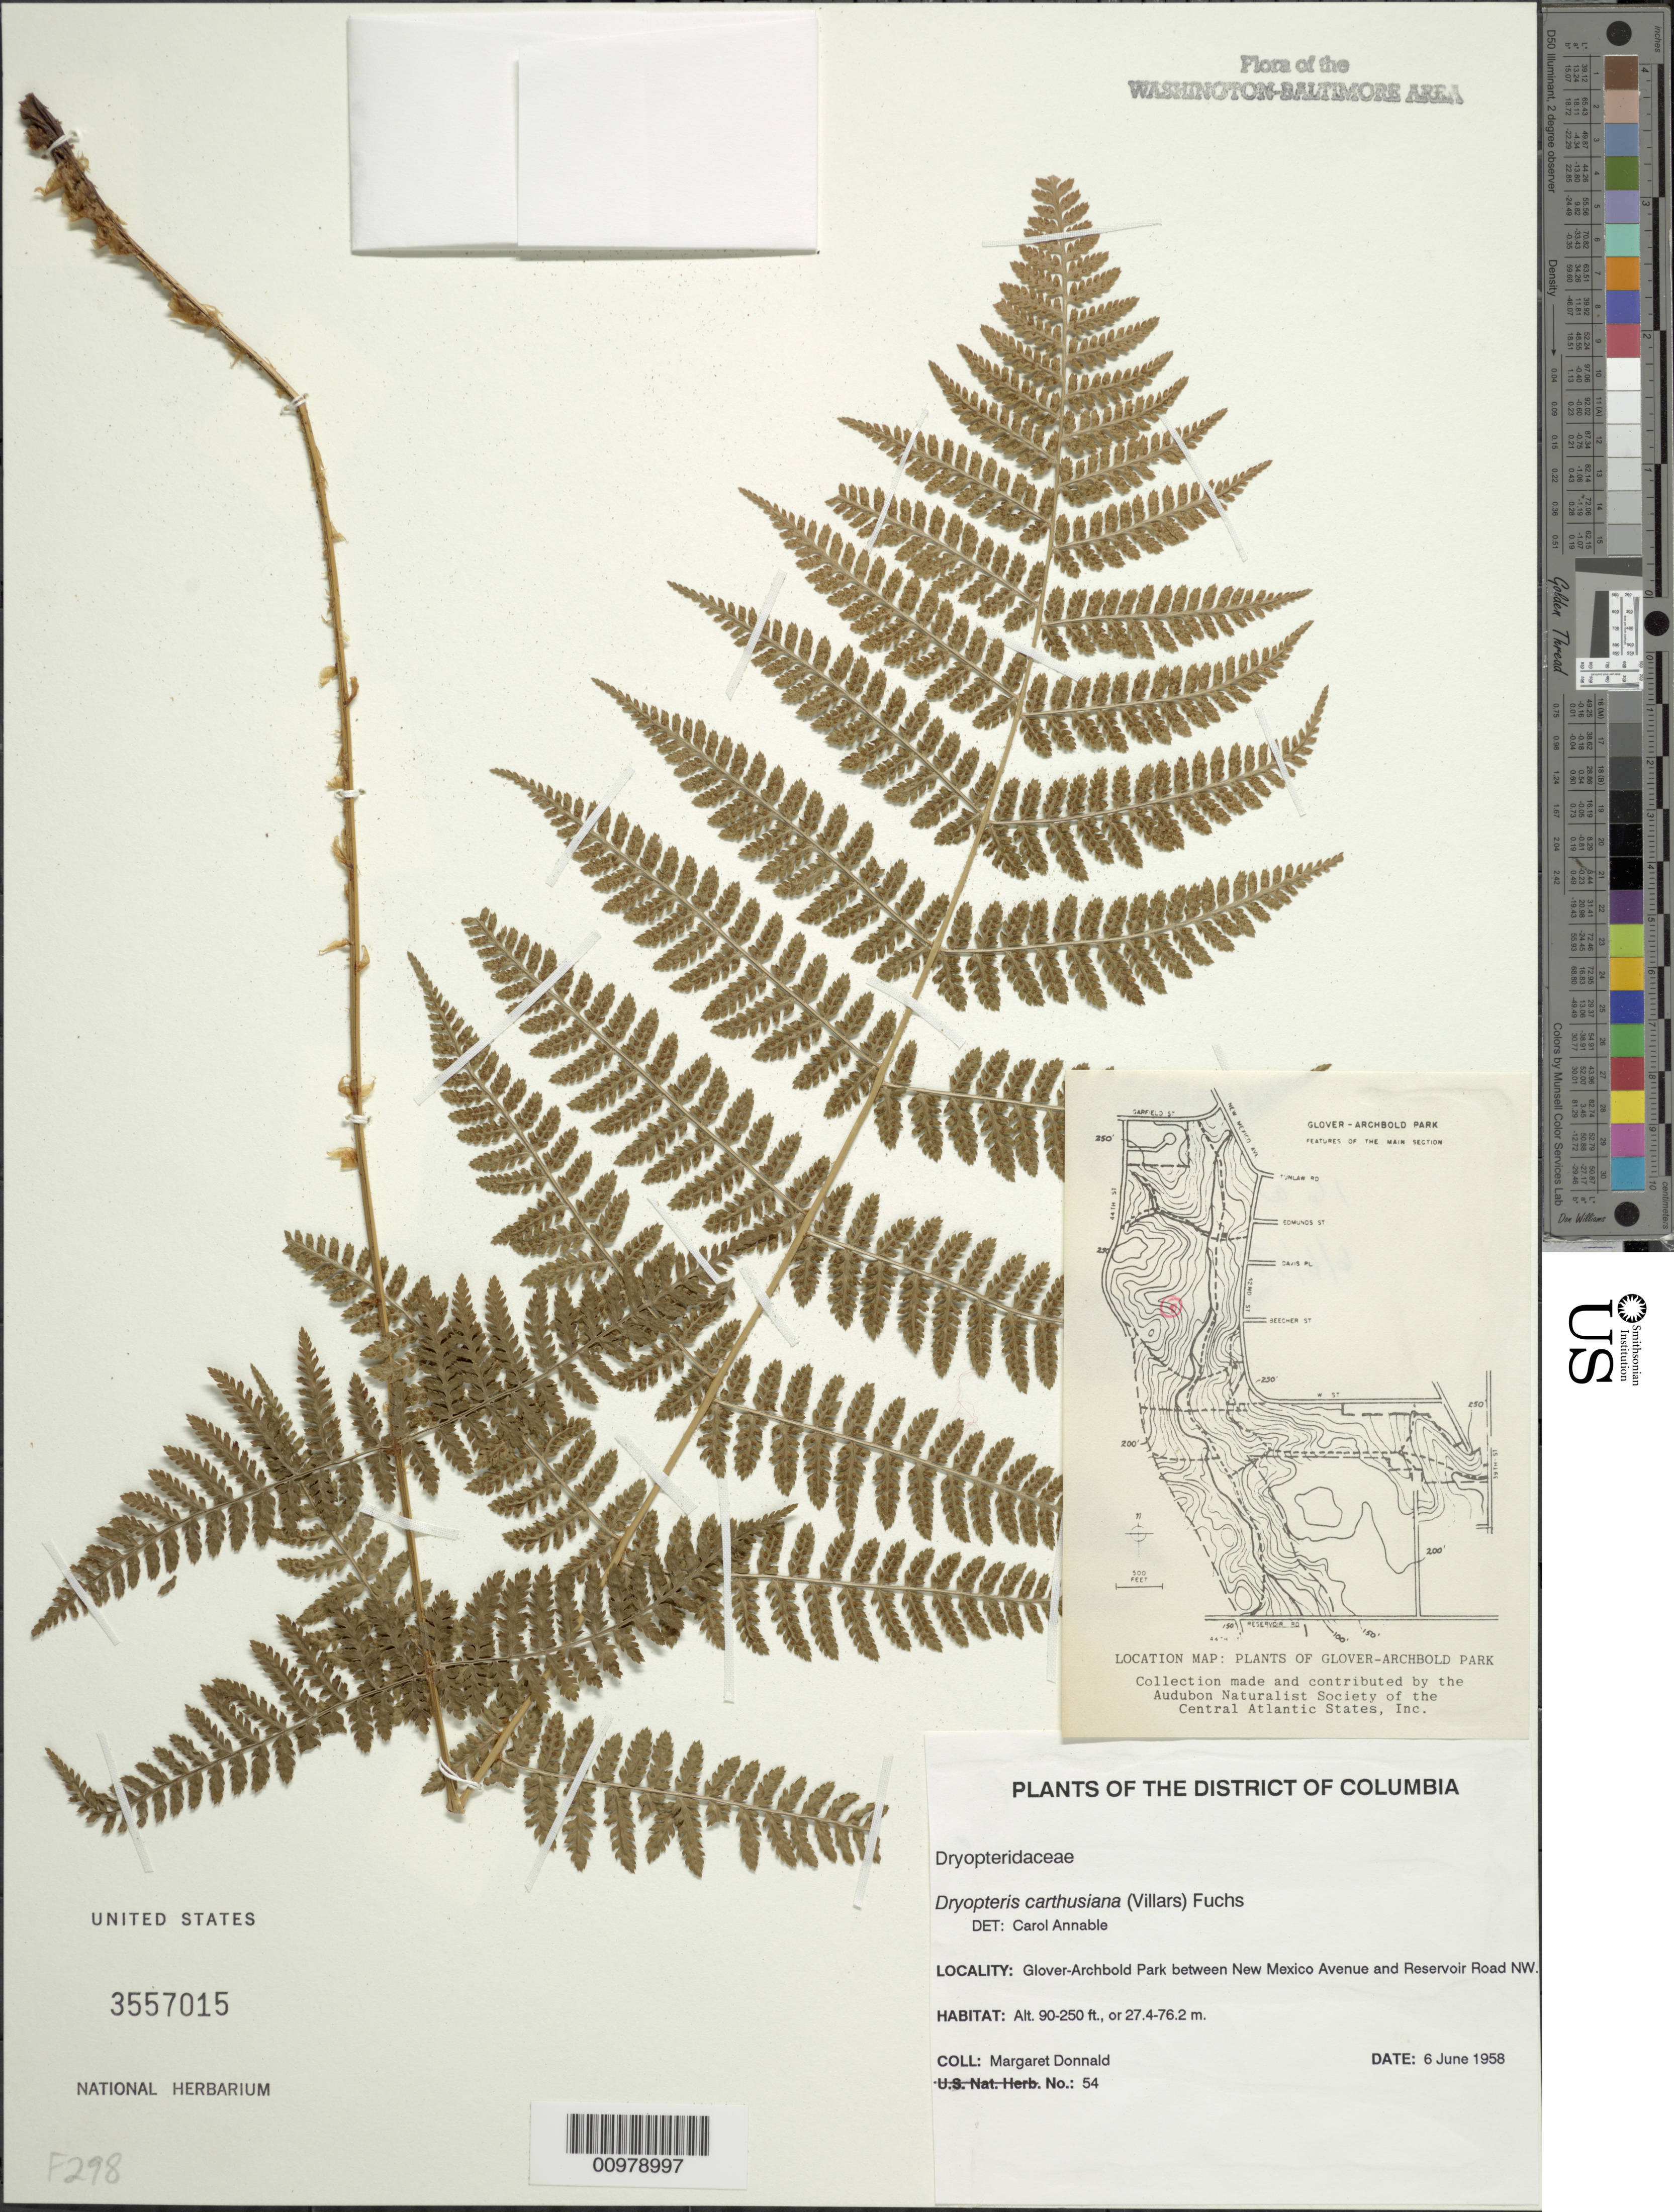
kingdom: Plantae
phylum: Tracheophyta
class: Polypodiopsida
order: Polypodiales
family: Dryopteridaceae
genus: Dryopteris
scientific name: Dryopteris carthusiana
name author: (Villars) H.P. Fuchs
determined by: Annable, C. R.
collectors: M. Donnald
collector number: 54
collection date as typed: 6 Jun 1958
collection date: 1958-06-06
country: United States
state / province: District of Columbia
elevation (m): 27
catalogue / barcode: US 3557015